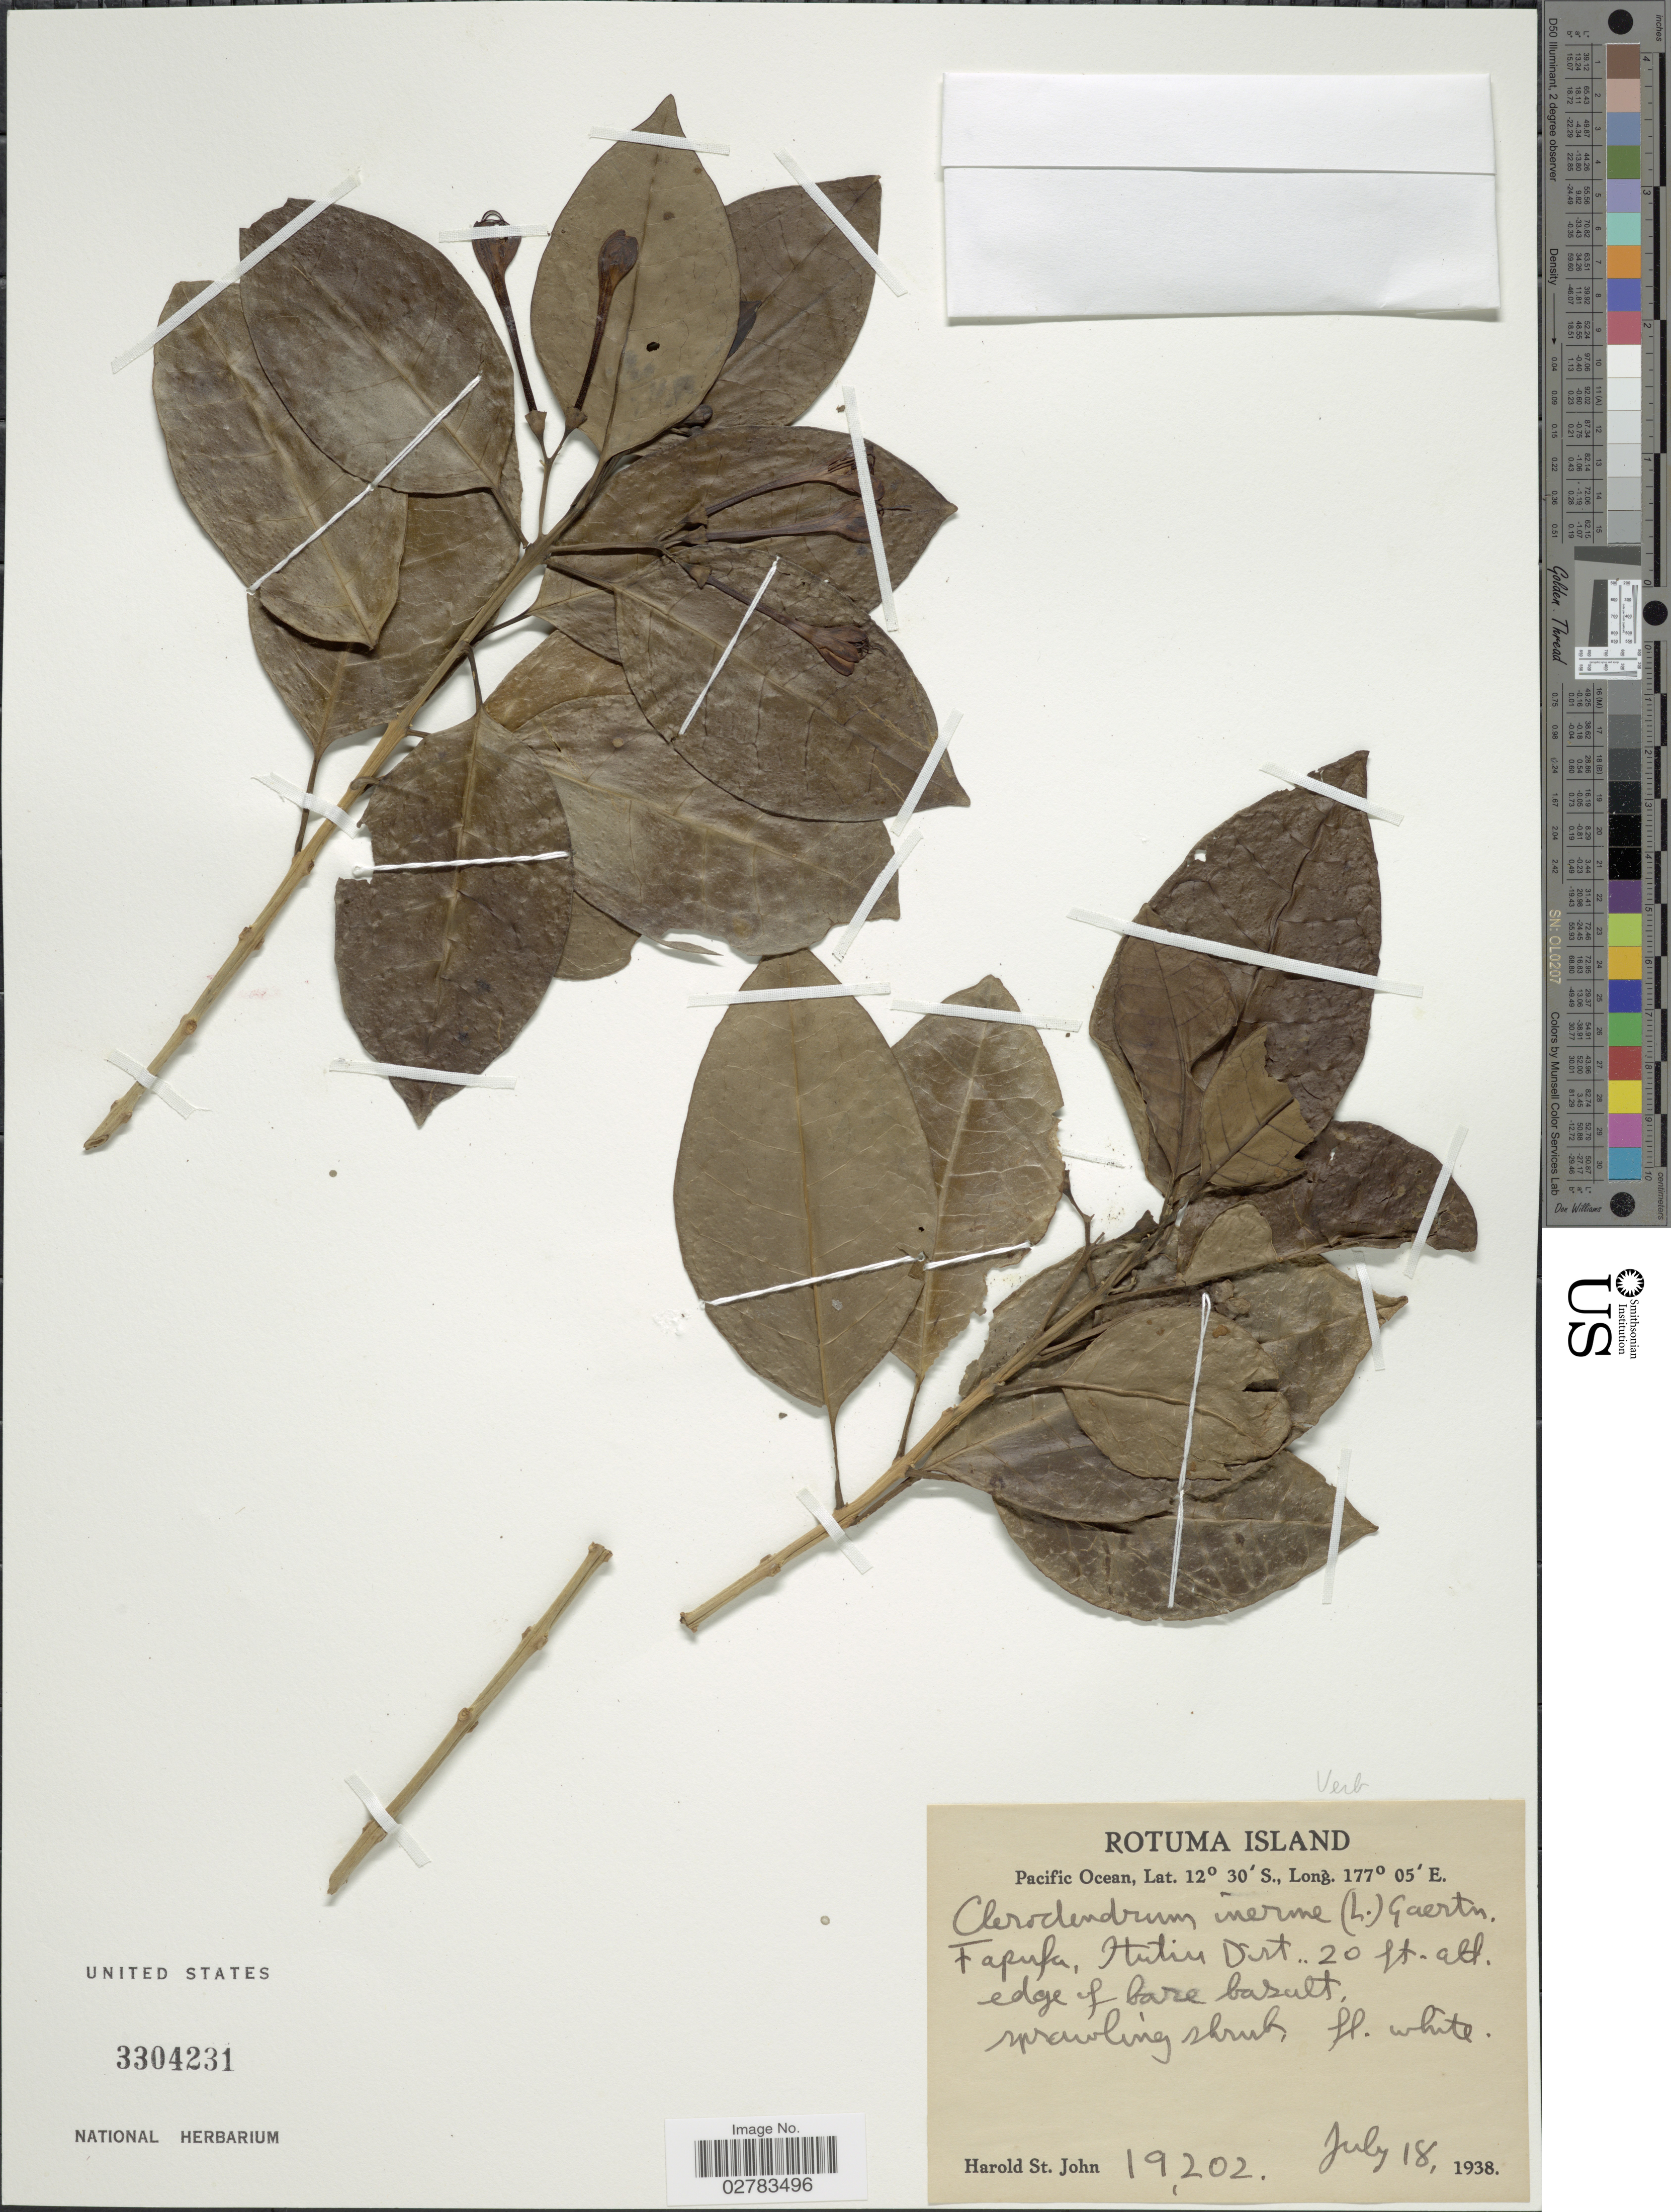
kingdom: Plantae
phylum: Tracheophyta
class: Magnoliopsida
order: Lamiales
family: Lamiaceae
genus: Clerodendrum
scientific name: Clerodendrum inerme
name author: (L.) Gaertn.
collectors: H. St. John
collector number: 19202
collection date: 1938-07-18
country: Fiji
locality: Rotuma Island, Pacific Ocean, Fapufa, Itutiu Dist., edge of bare basalt.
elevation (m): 6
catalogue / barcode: US 3304231